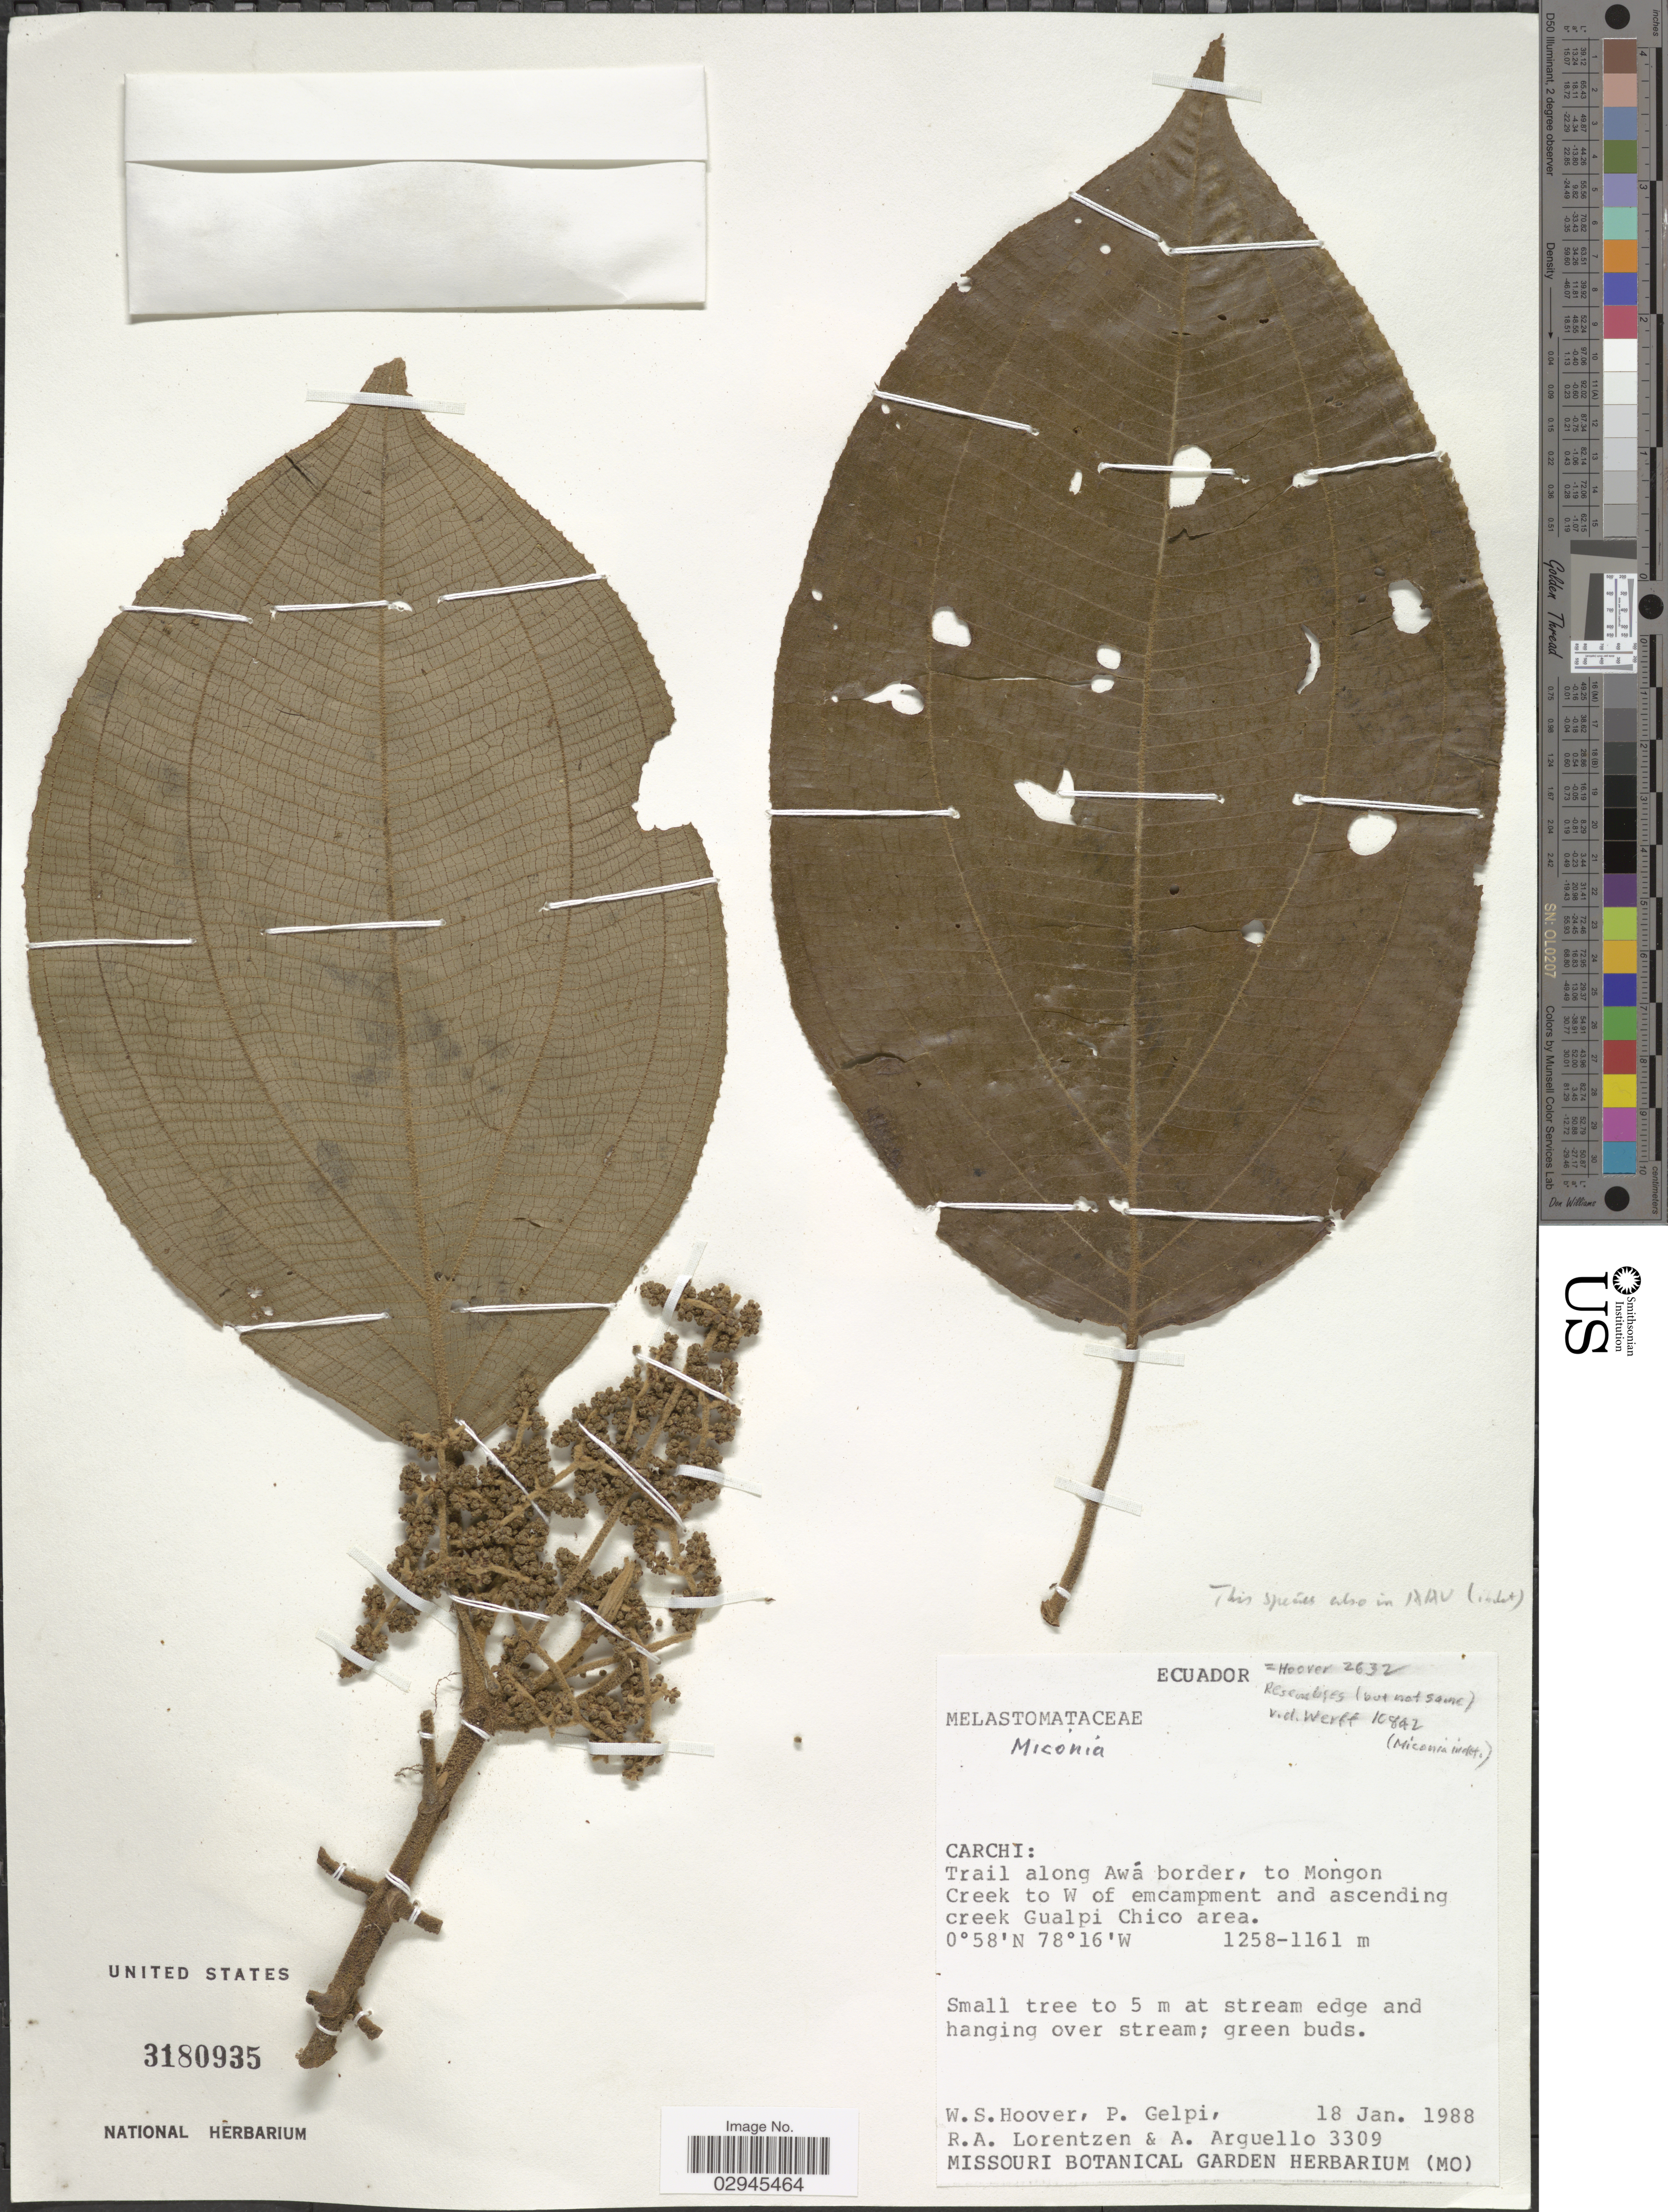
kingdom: Plantae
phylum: Tracheophyta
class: Magnoliopsida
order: Myrtales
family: Melastomataceae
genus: Miconia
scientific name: Miconia sp.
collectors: W. S. Hoover, P. Gelpi, R. Lorentzen & A. Arguello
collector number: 3309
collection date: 1988-01-18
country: Ecuador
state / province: Carchi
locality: Trail along Awá border, to Mongon Creek to W of emcampment and ascending creek to Gualpi Chico area.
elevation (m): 1161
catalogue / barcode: US 3180935